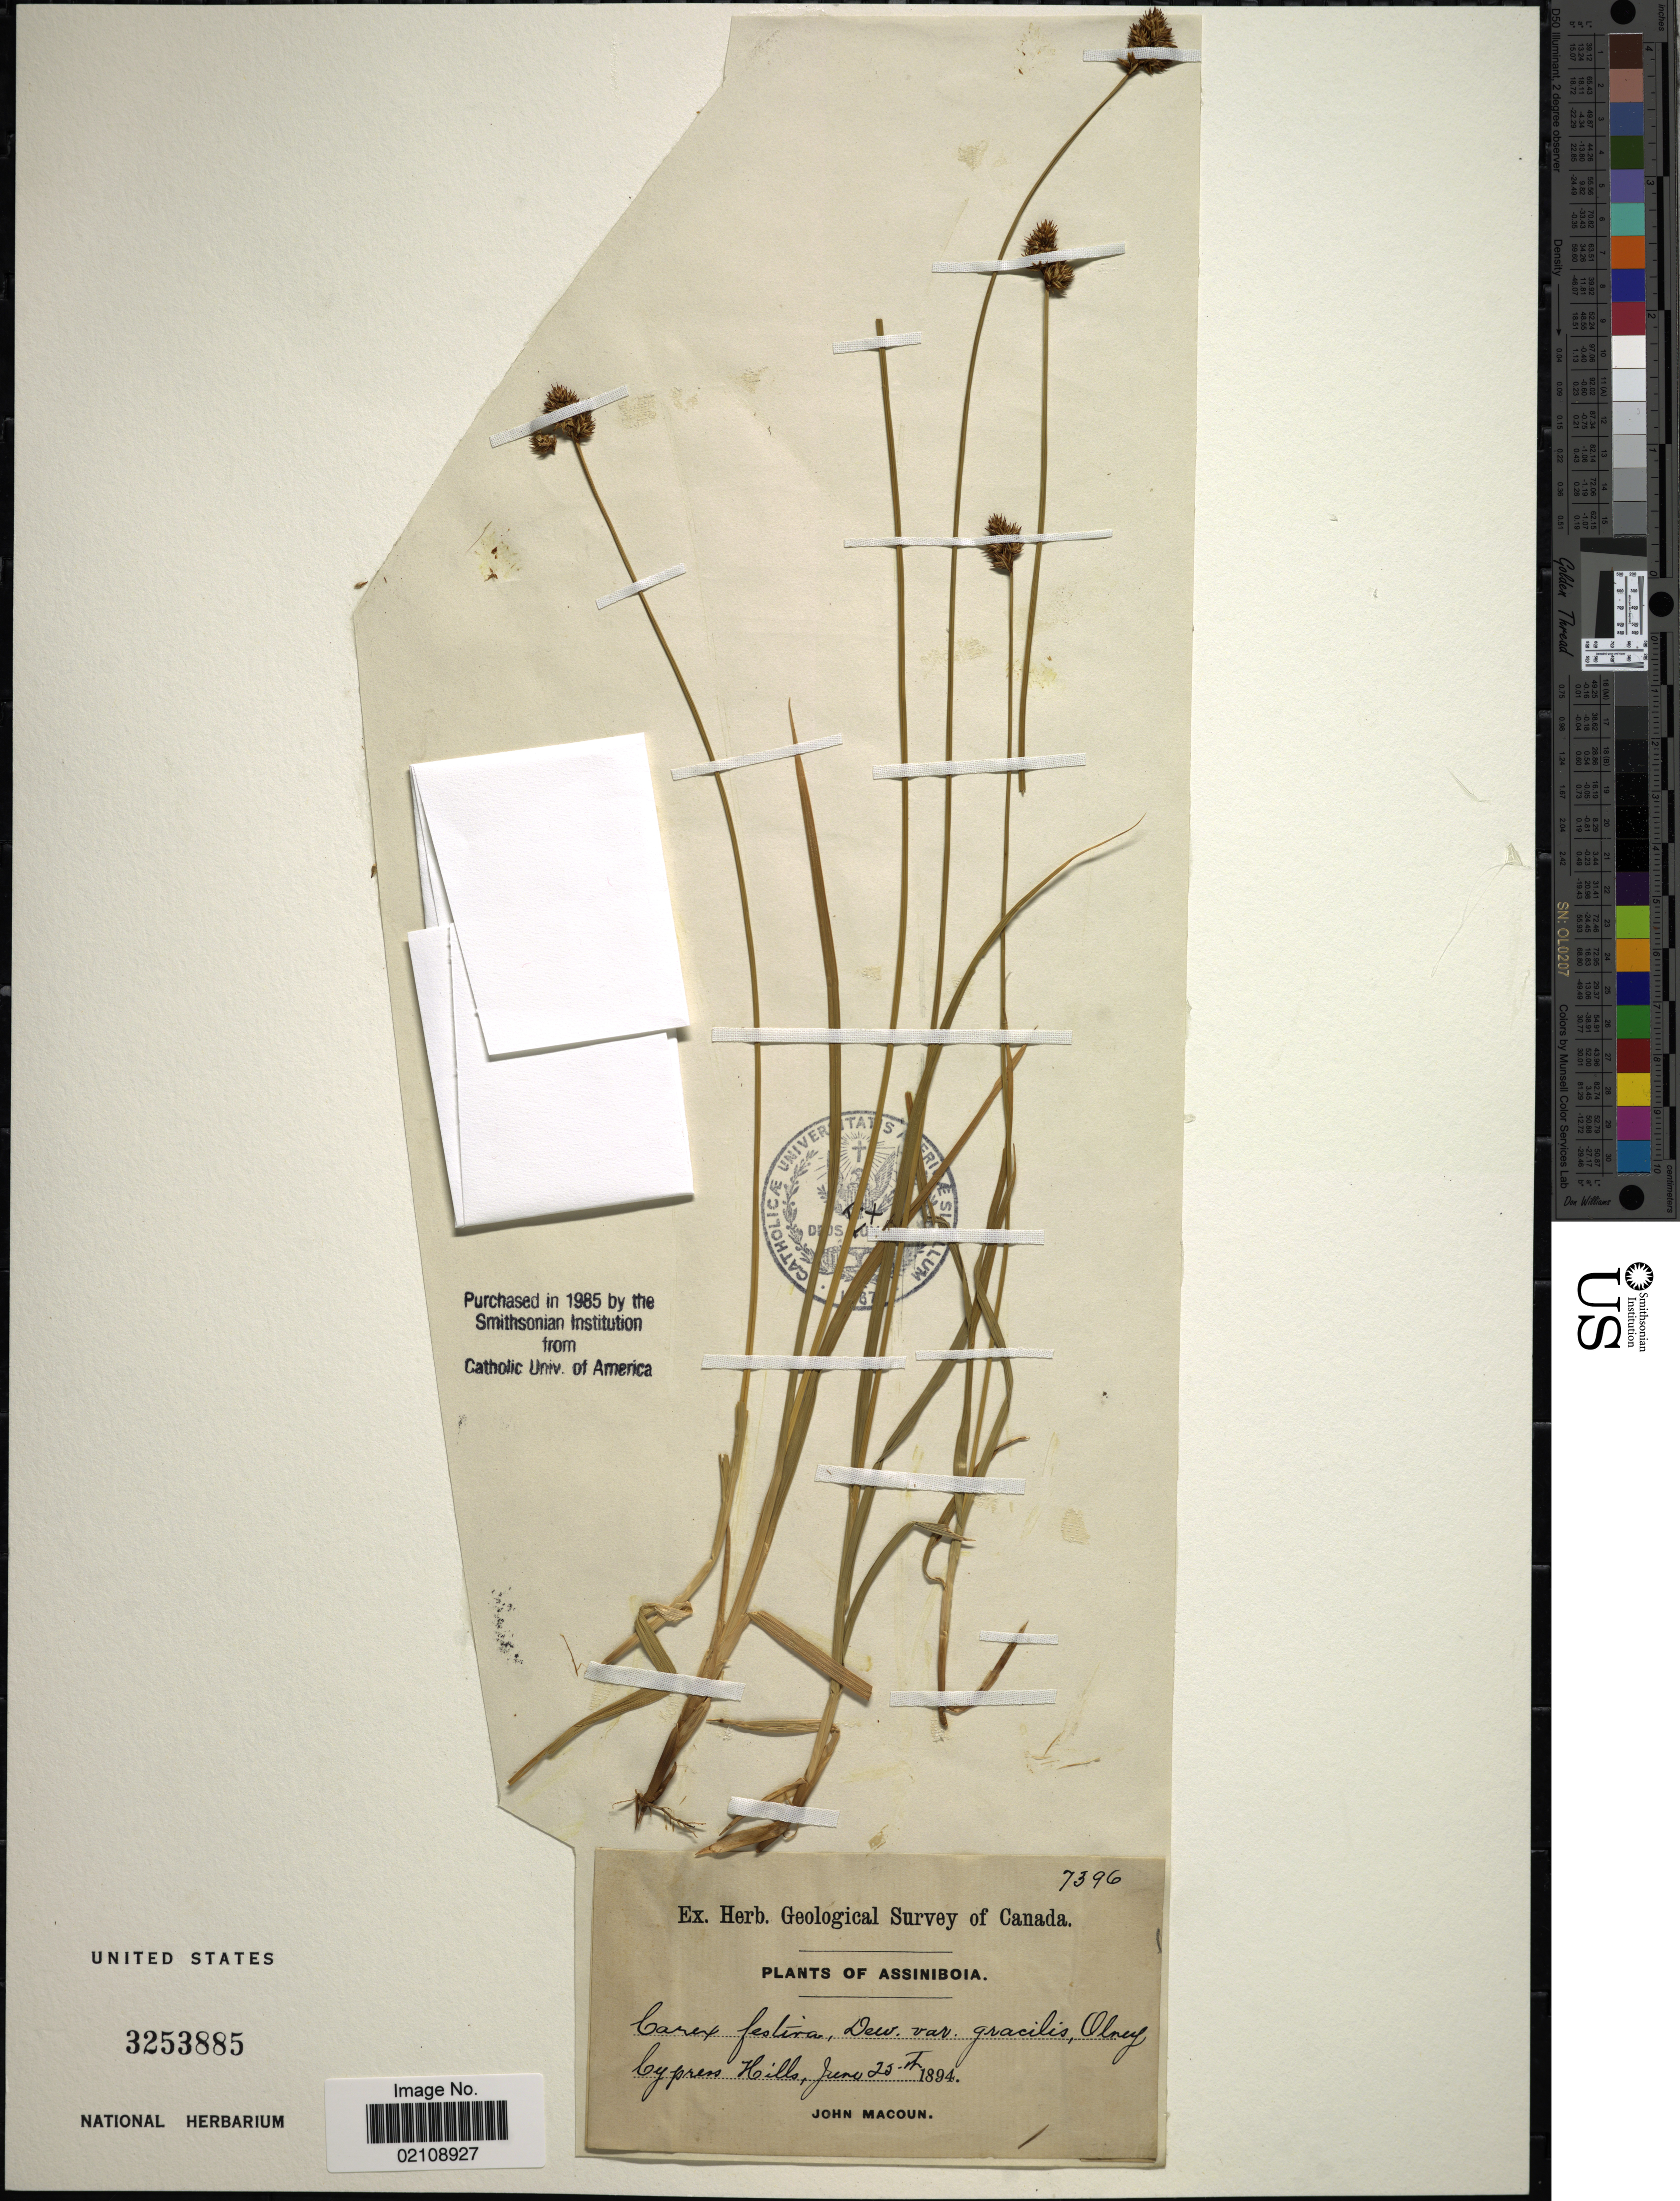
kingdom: Plantae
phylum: Tracheophyta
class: Liliopsida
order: Poales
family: Cyperaceae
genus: Carex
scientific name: Carex pachystachya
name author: Cham. ex Steud.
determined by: Harms, V. L.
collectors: J. Macoun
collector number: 7396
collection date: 1894-06-25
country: Canada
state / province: Saskatchewan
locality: Cypress Hills, Assiniboia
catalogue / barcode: US 3253885